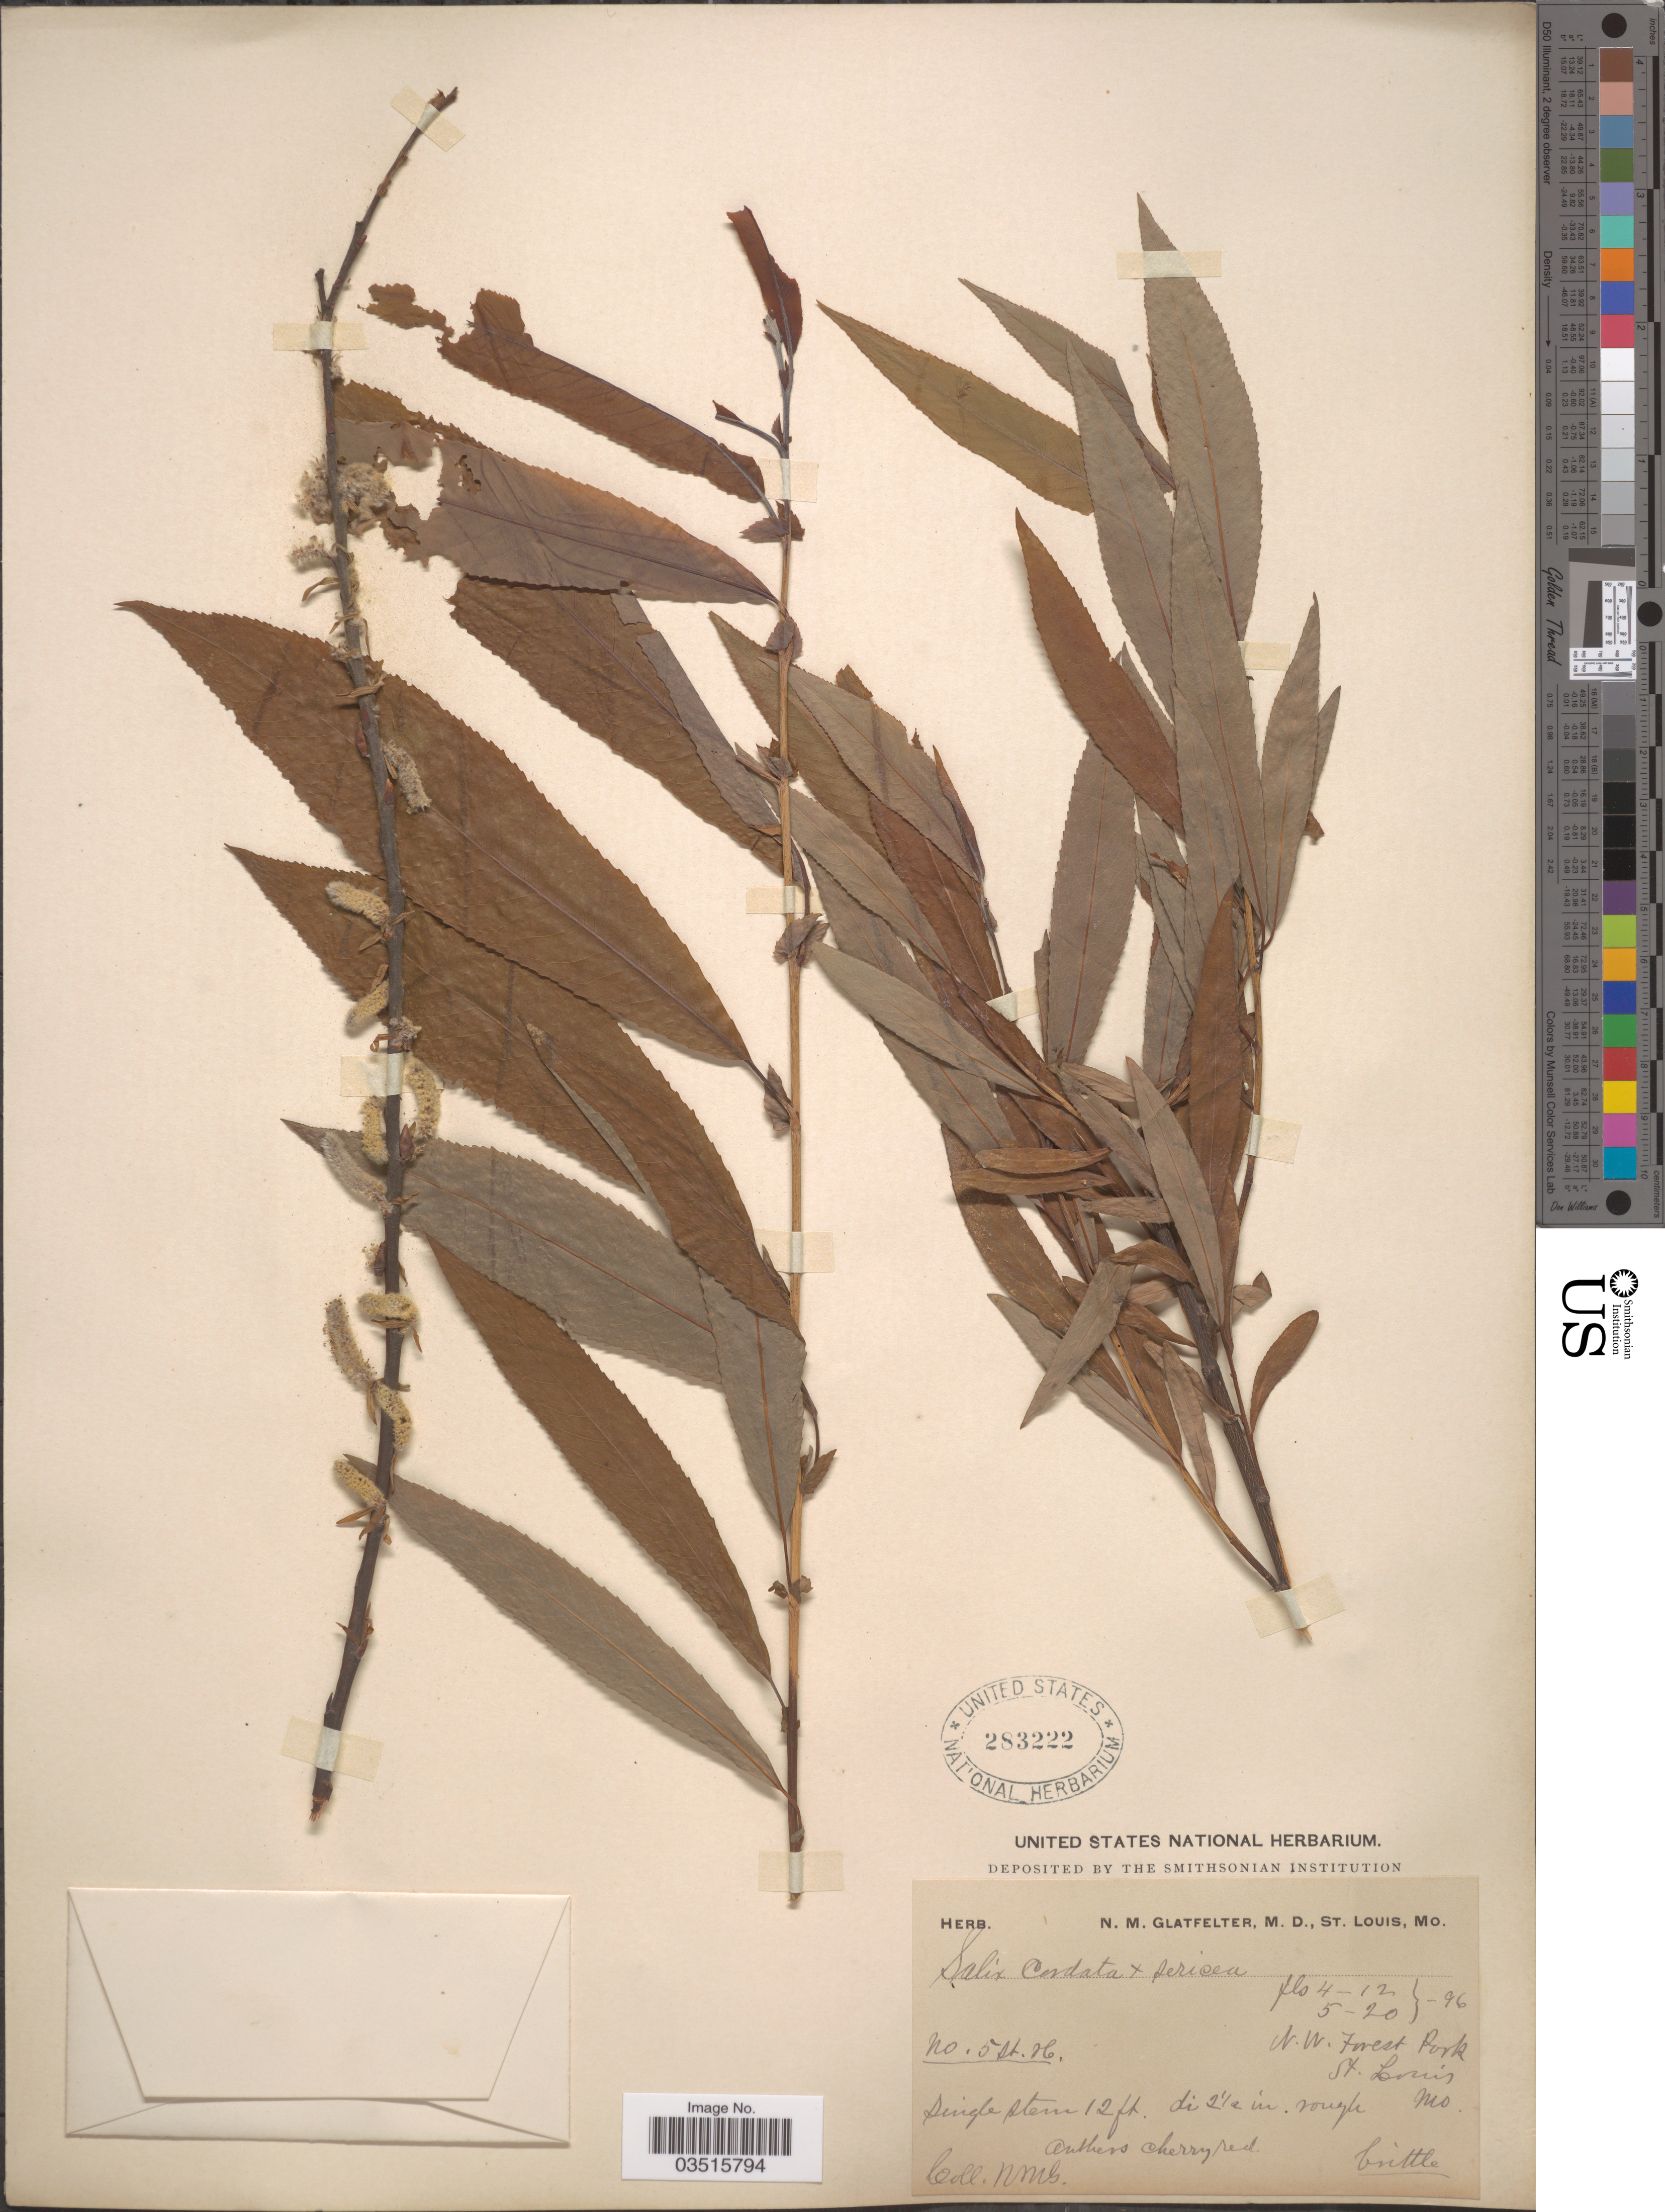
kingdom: Plantae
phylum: Tracheophyta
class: Magnoliopsida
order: Malpighiales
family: Salicaceae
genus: Salix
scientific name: Salix missouriensis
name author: Bebb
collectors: N. M. Glatfelter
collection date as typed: Transcribed d/m/y: 12/4/96 to 20/5/96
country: United States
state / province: Missouri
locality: N.W. Forest Park. St. Louis.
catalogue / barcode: US 283222